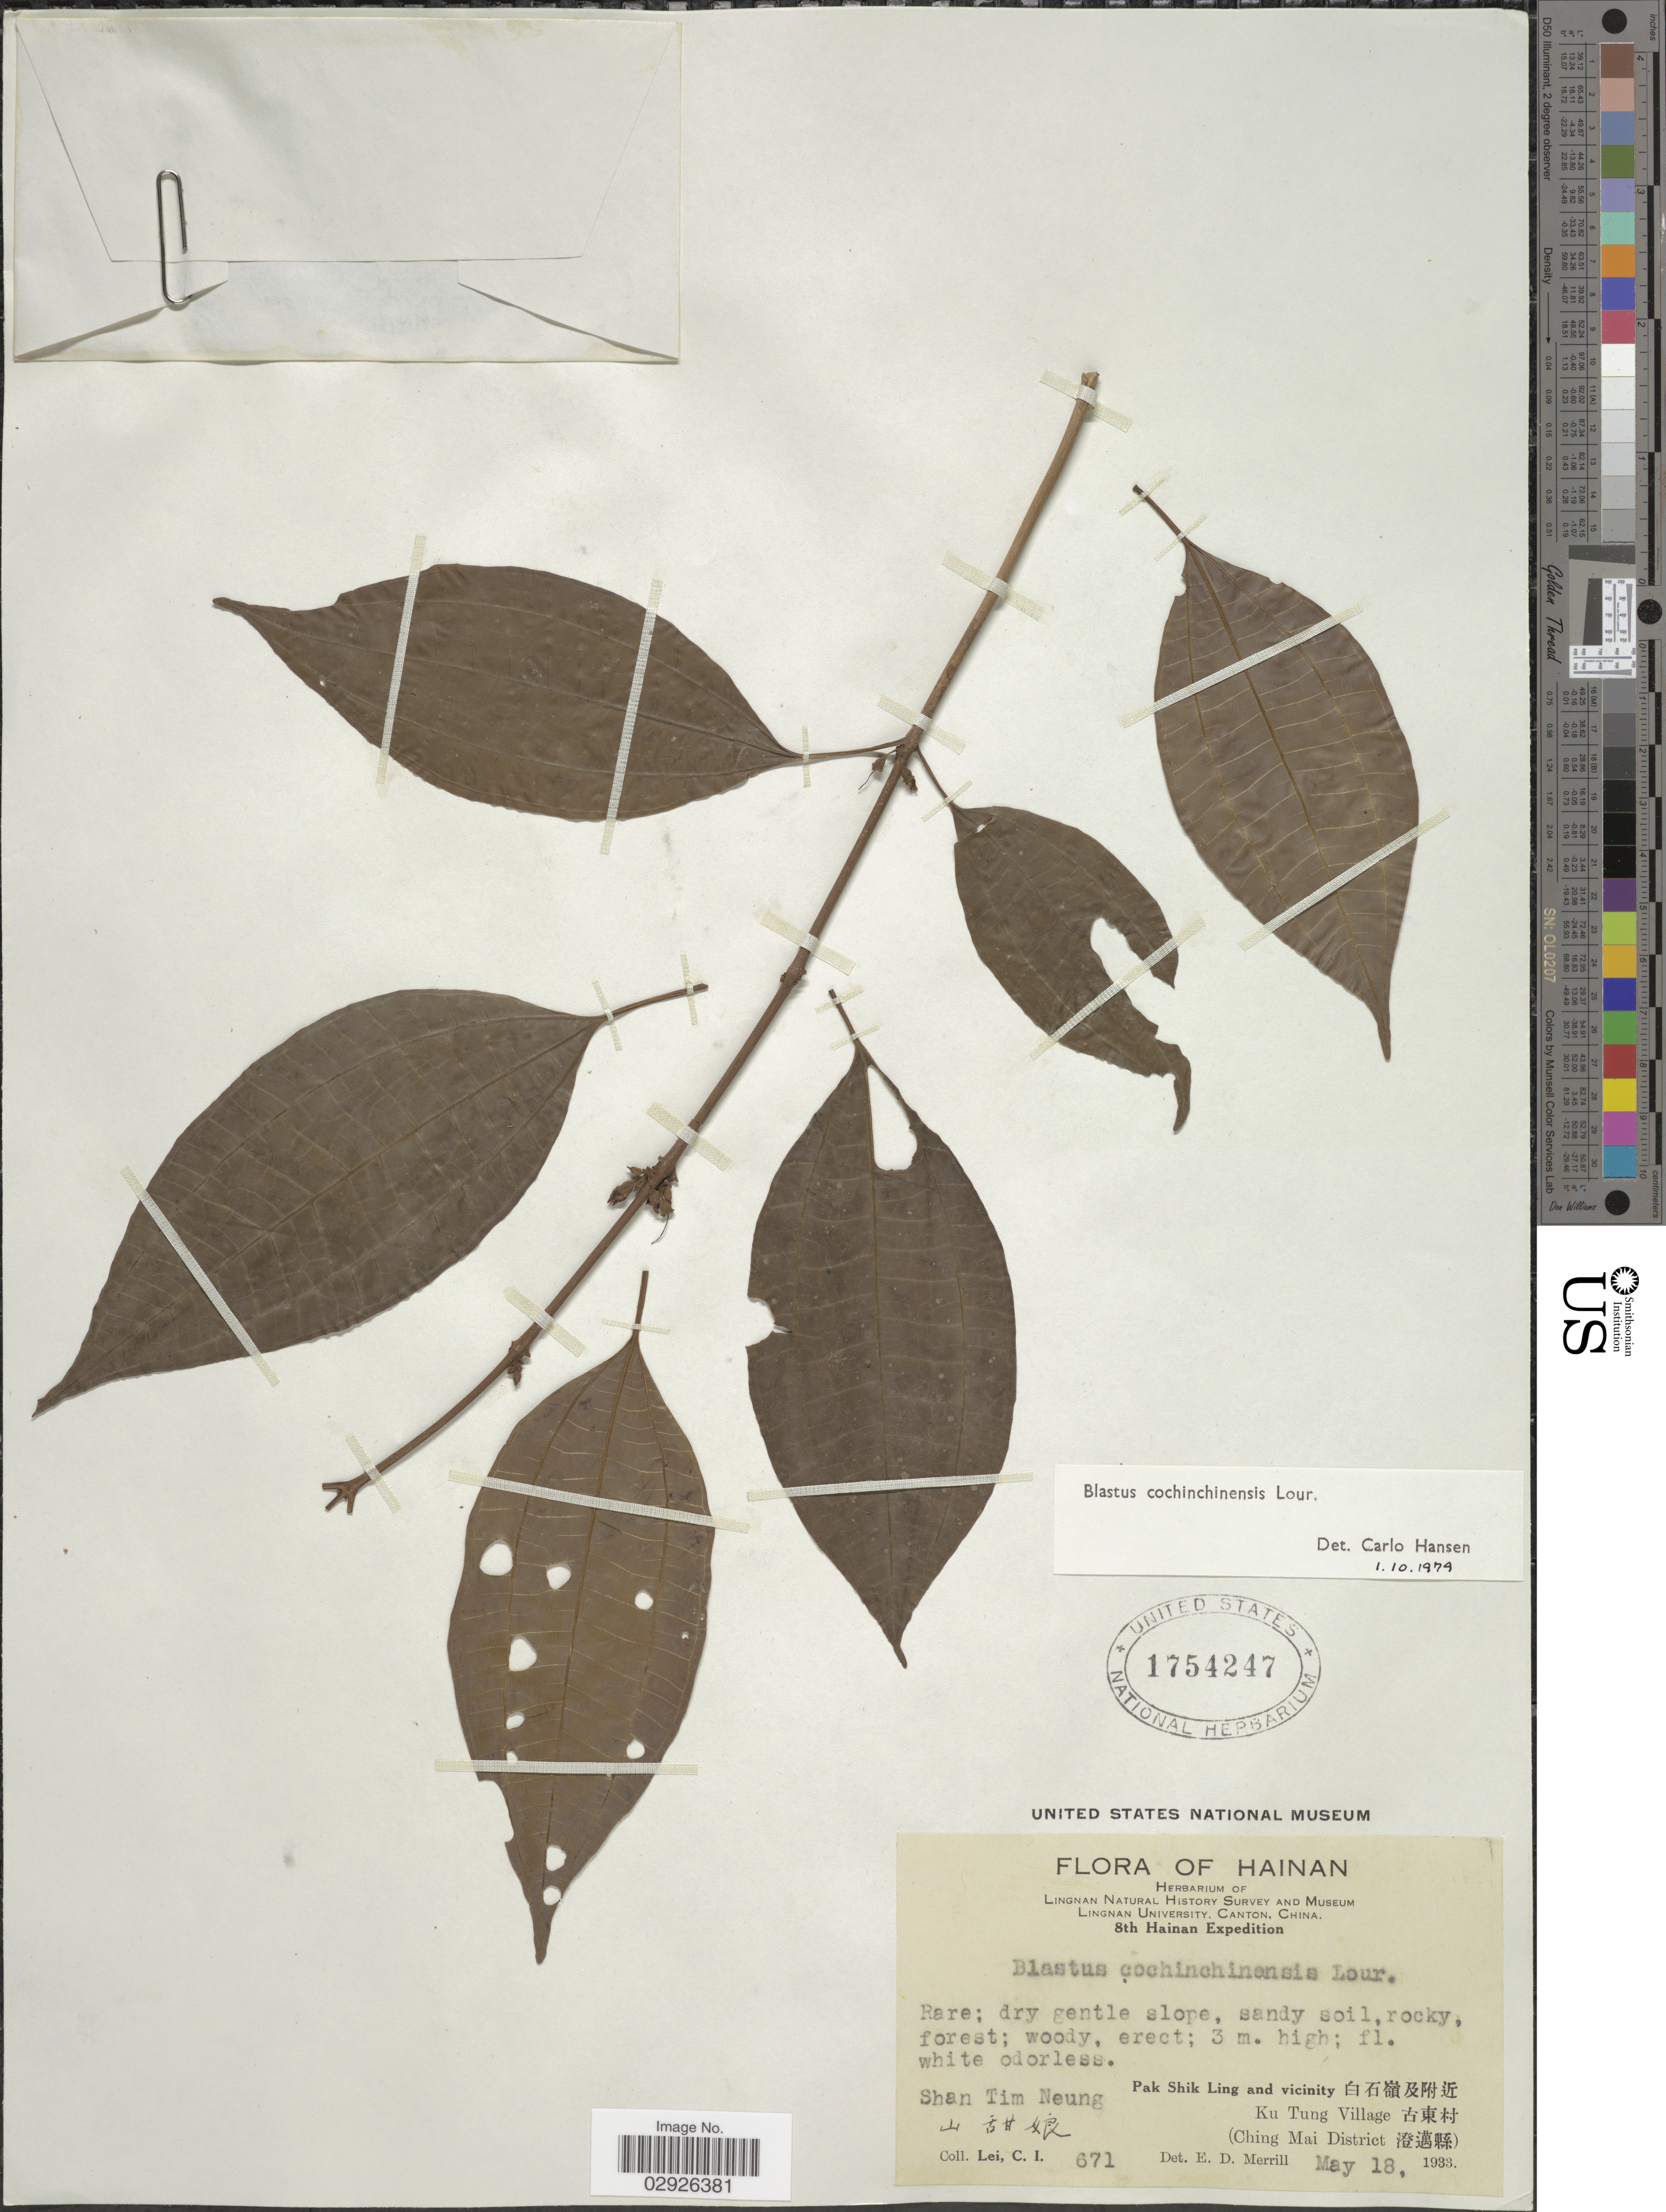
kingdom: Plantae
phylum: Tracheophyta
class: Magnoliopsida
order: Myrtales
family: Melastomataceae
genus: Blastus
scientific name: Blastus cochinchinensis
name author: Lour.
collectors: C. I. Lei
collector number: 671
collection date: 1933-05-18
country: China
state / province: Hainan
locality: Shan Tim Neung, Pak Shik Ling and vicinity, Ku Tung Village (Ching Mai District).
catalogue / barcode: US 1754247